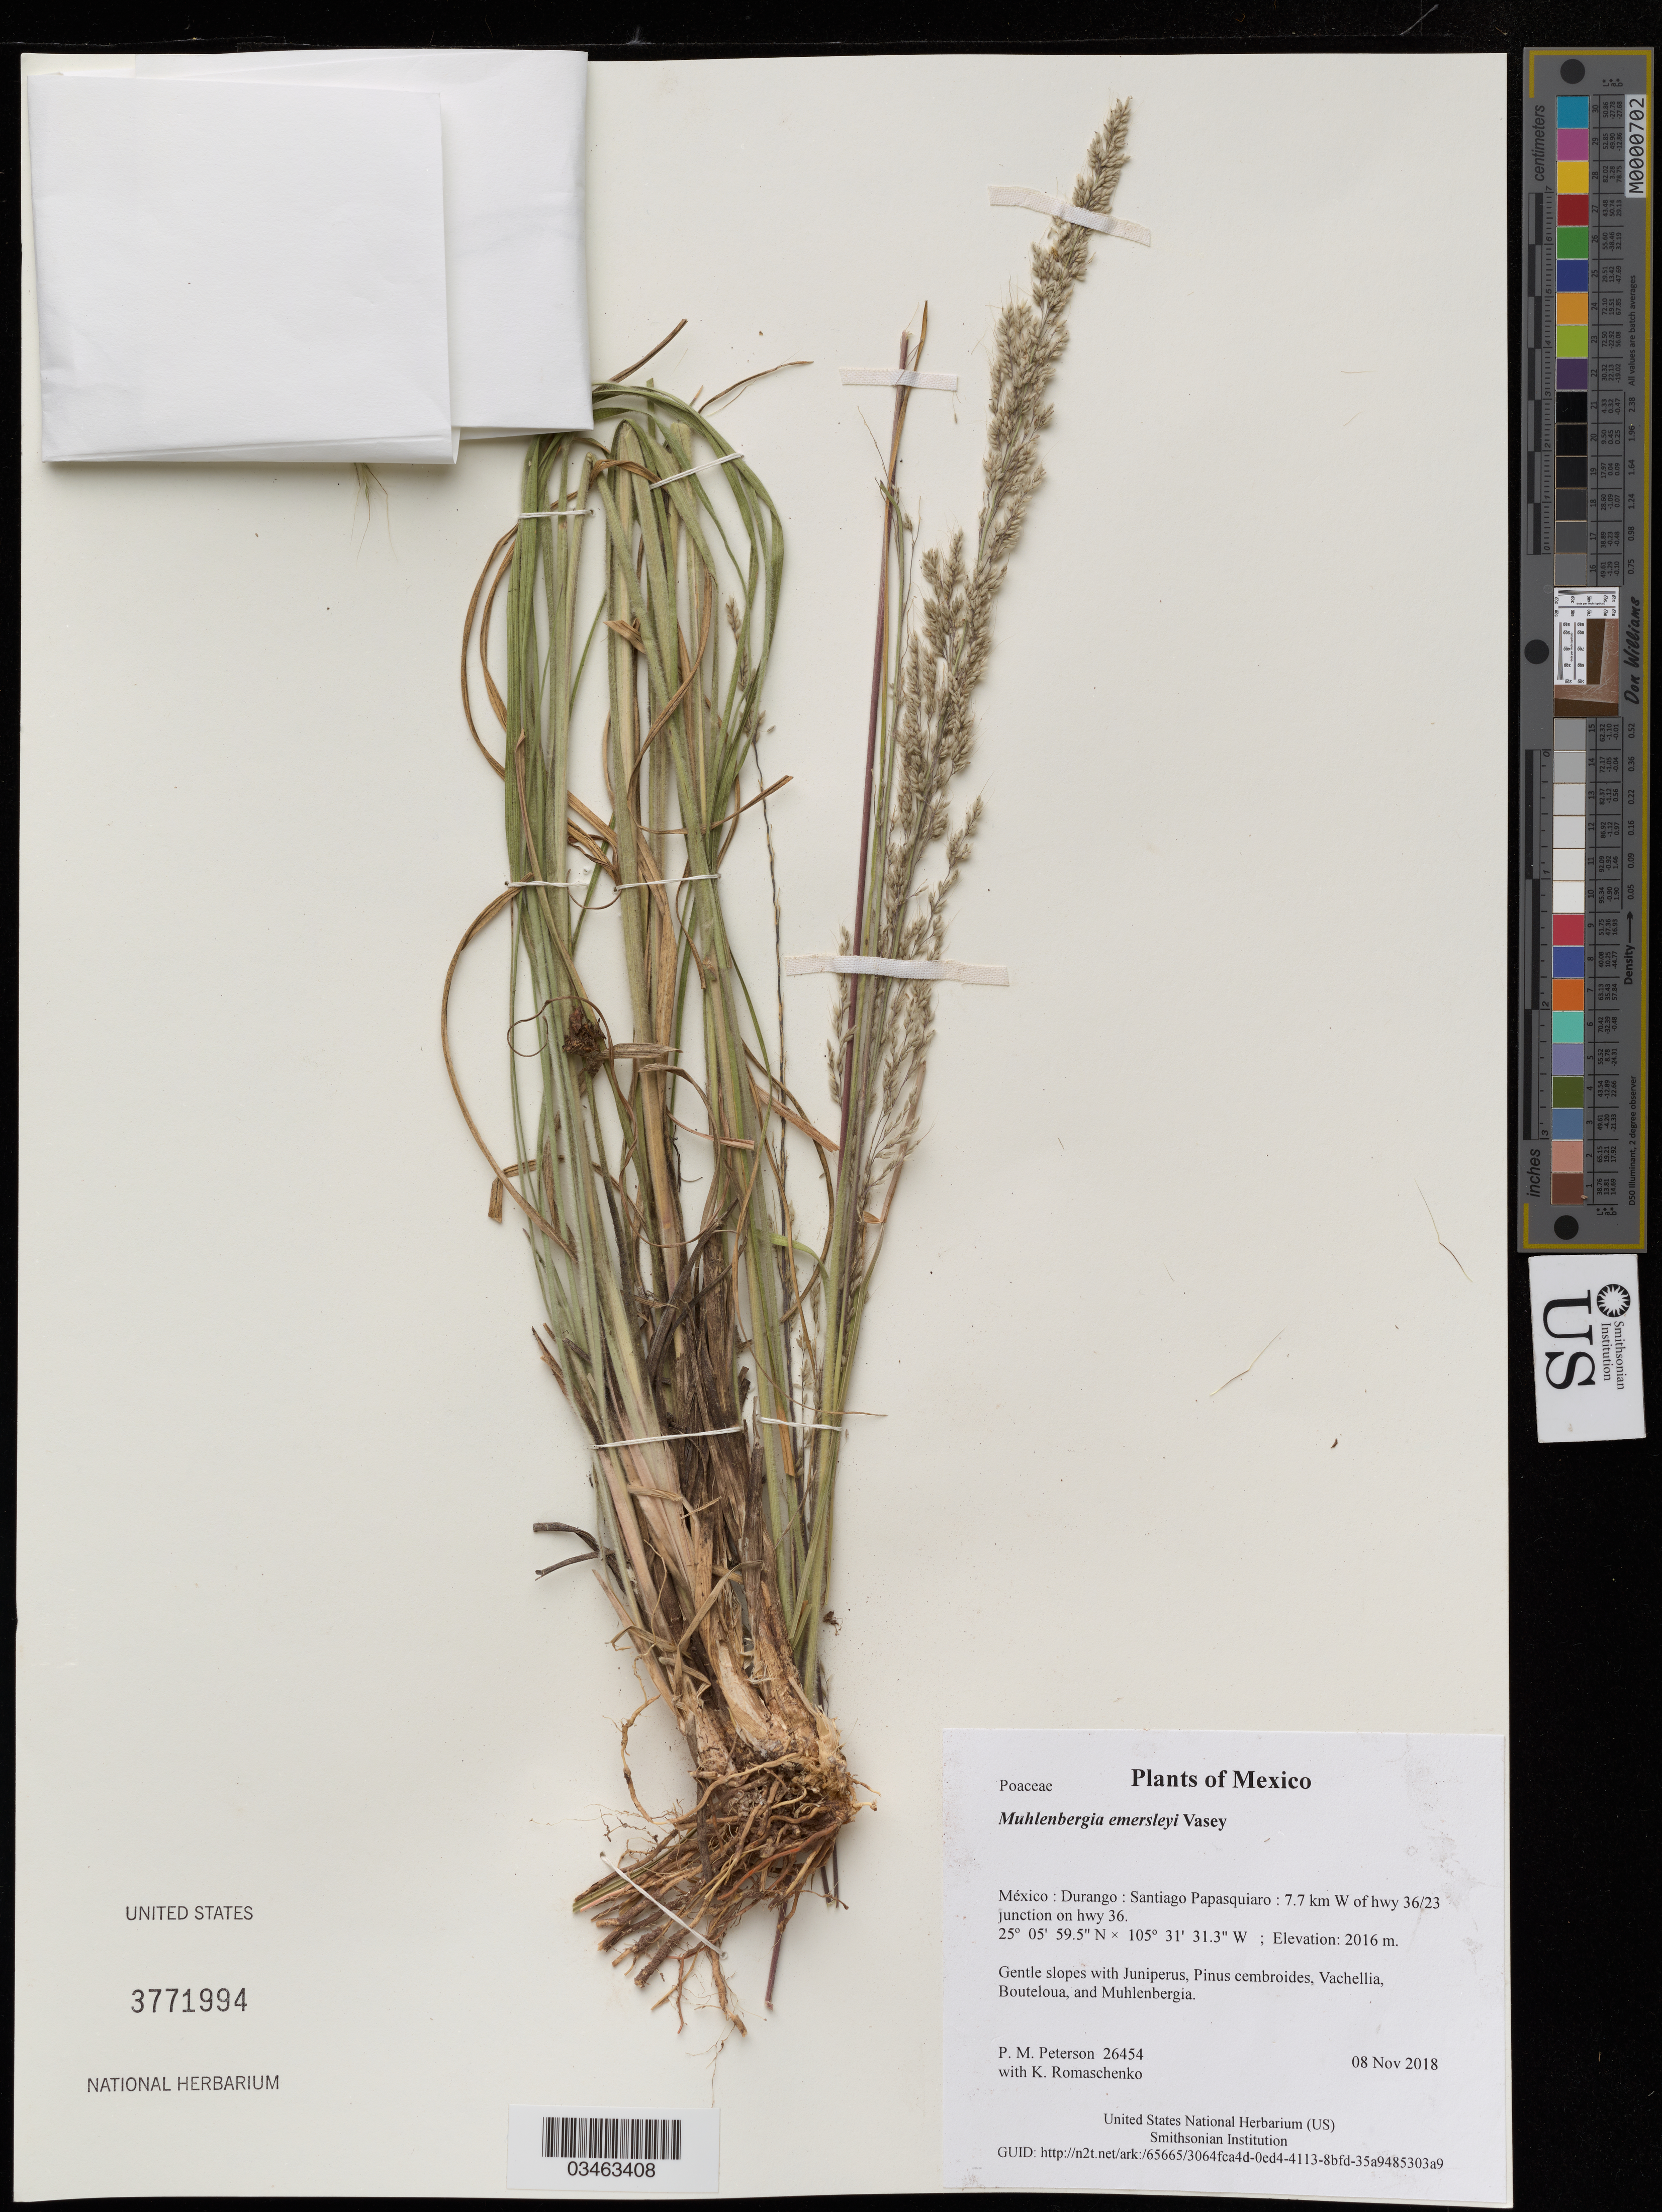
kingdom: Plantae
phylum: Tracheophyta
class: Liliopsida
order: Poales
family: Poaceae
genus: Muhlenbergia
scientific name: Muhlenbergia emersleyi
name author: Vasey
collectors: P. M. Peterson & K. Romaschenko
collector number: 26454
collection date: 2018-11-08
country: México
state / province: Durango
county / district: Santiago Papasquiaro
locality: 7.7 km W of hwy 36/23 junction on hwy 36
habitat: Gentle slopes with Juniperus, Pinus cembroides, Vachellia, Bouteloua, and Muhlenbergia.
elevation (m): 2016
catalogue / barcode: US 3771994